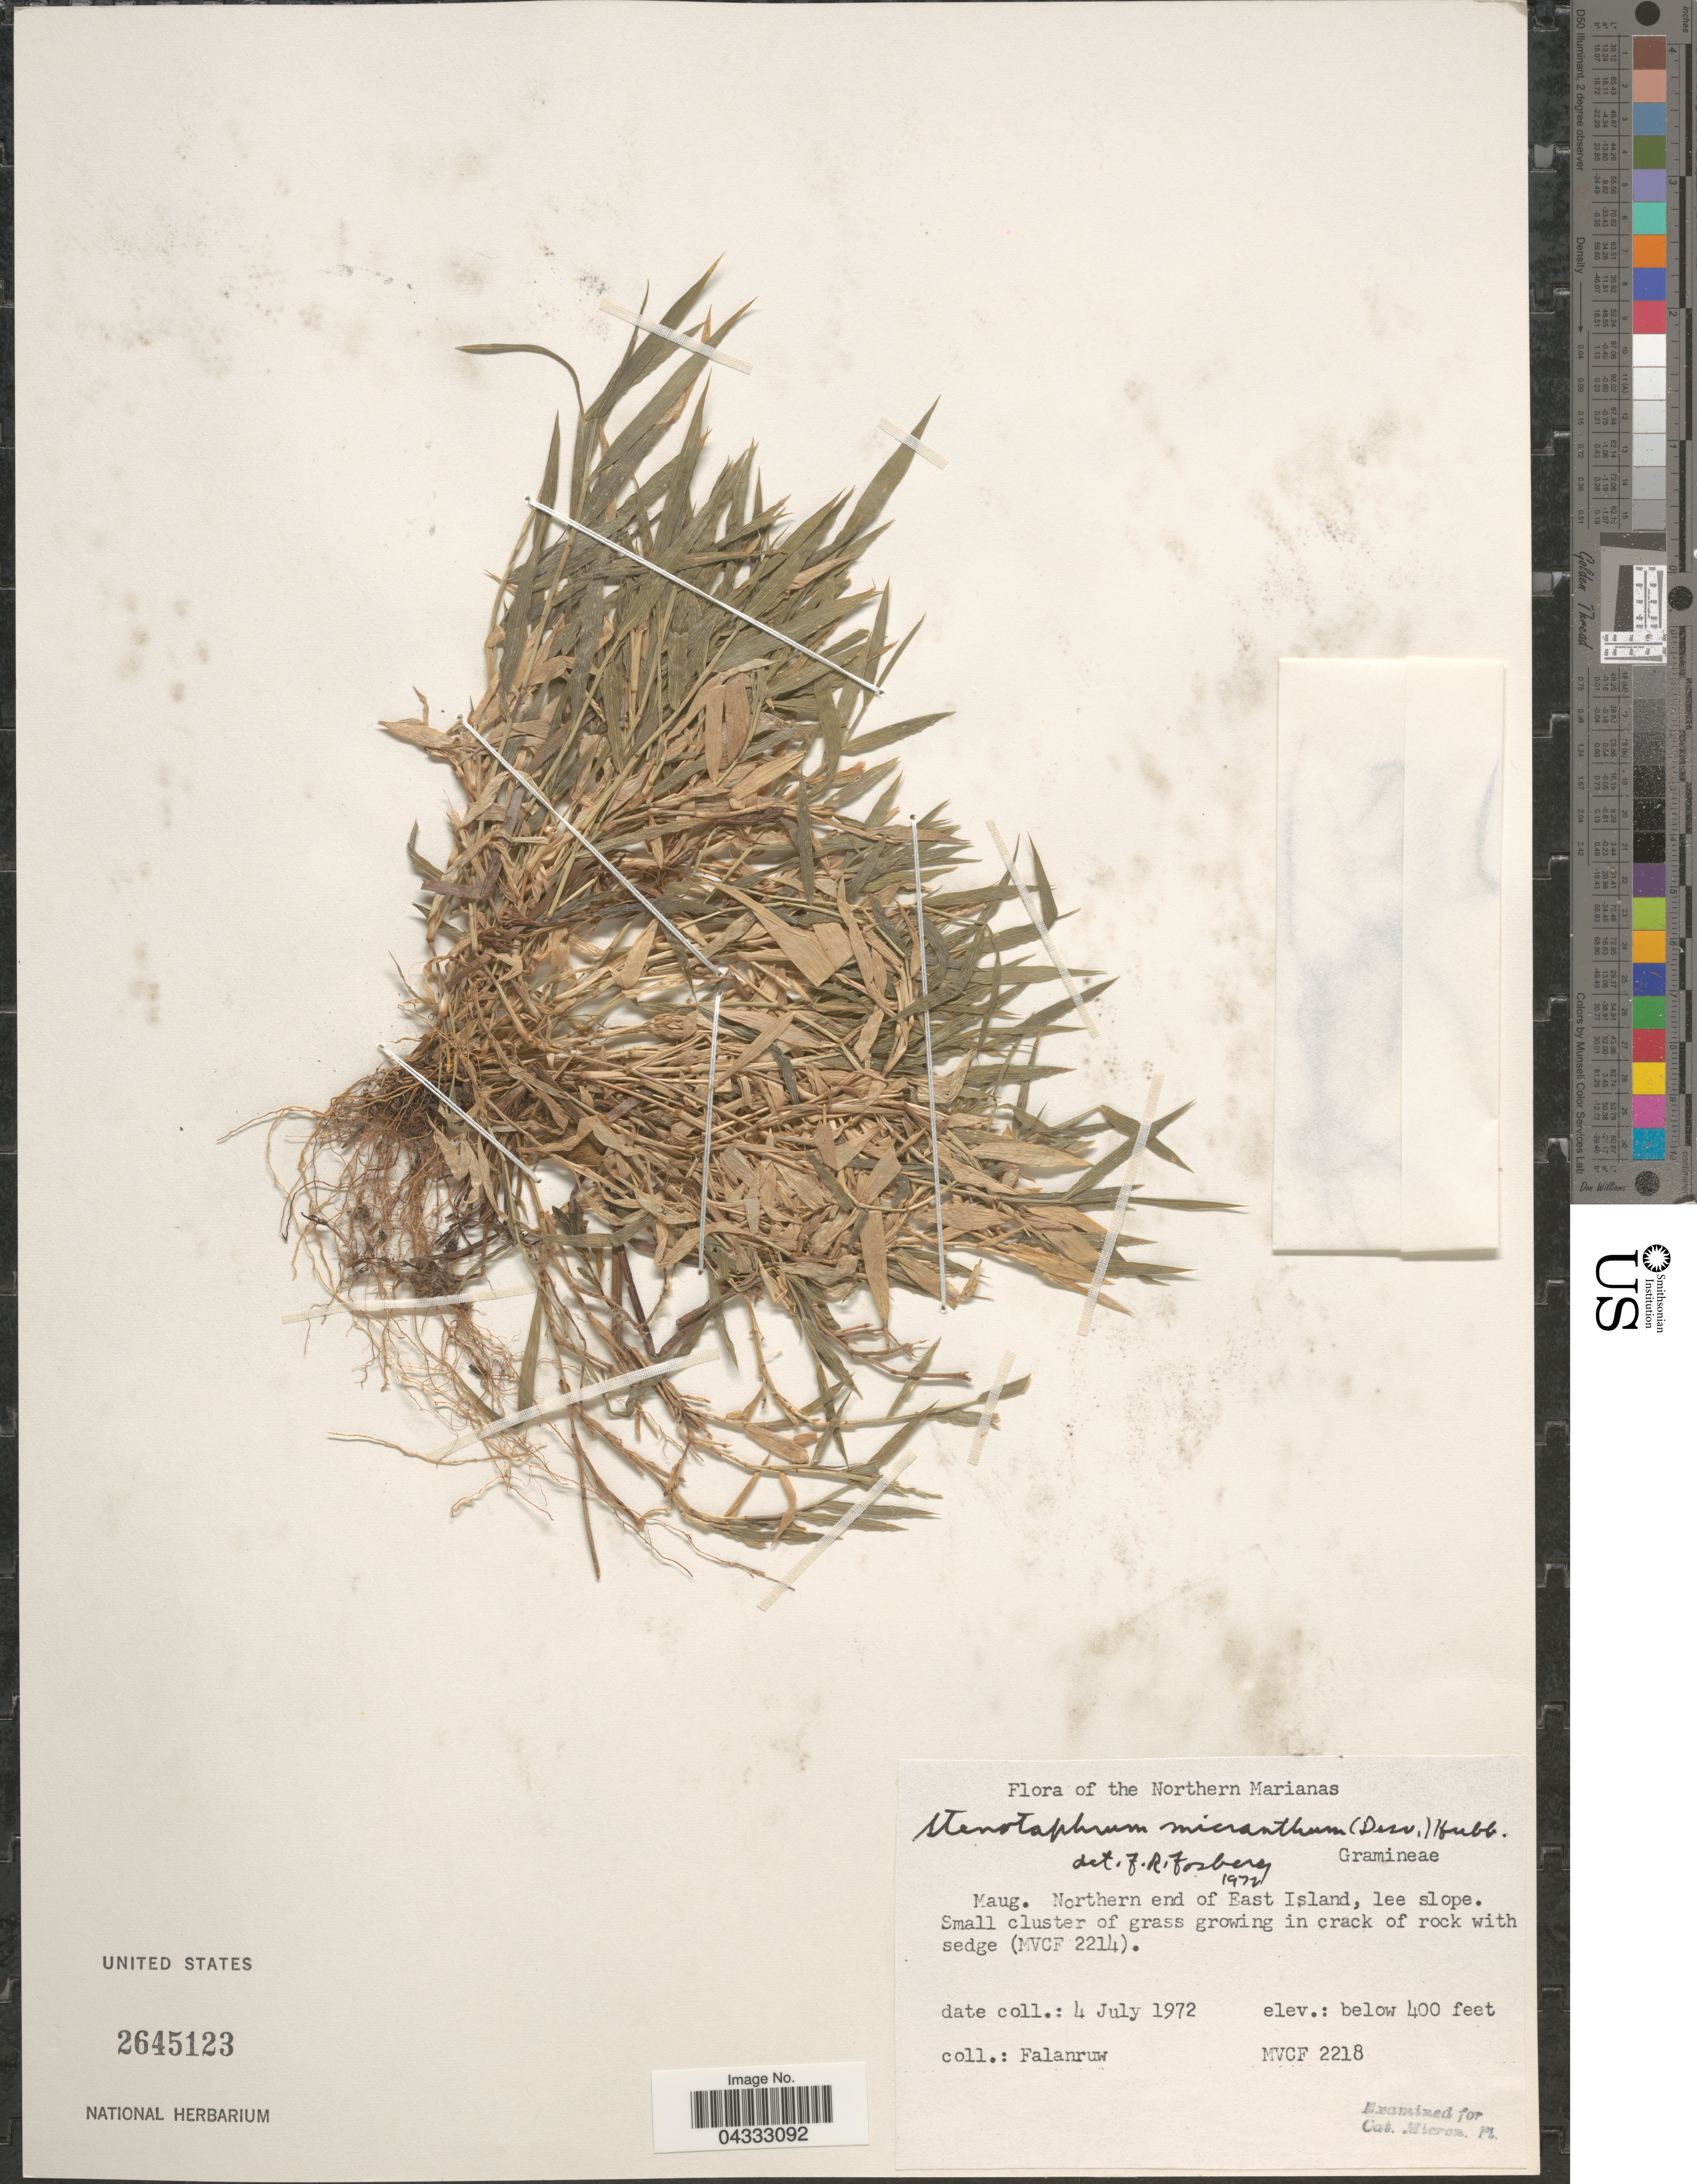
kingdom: Plantae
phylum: Tracheophyta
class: Liliopsida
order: Poales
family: Poaceae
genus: Stenotaphrum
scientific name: Stenotaphrum micranthum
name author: (Desv.) C.E. Hubb.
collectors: Falanruw, --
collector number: MVCF 2218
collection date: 1972-07-04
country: Northern Mariana Islands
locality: The Northern Marianas. Maug. Northern end of East Island, lee slope.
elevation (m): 122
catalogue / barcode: US 2645123